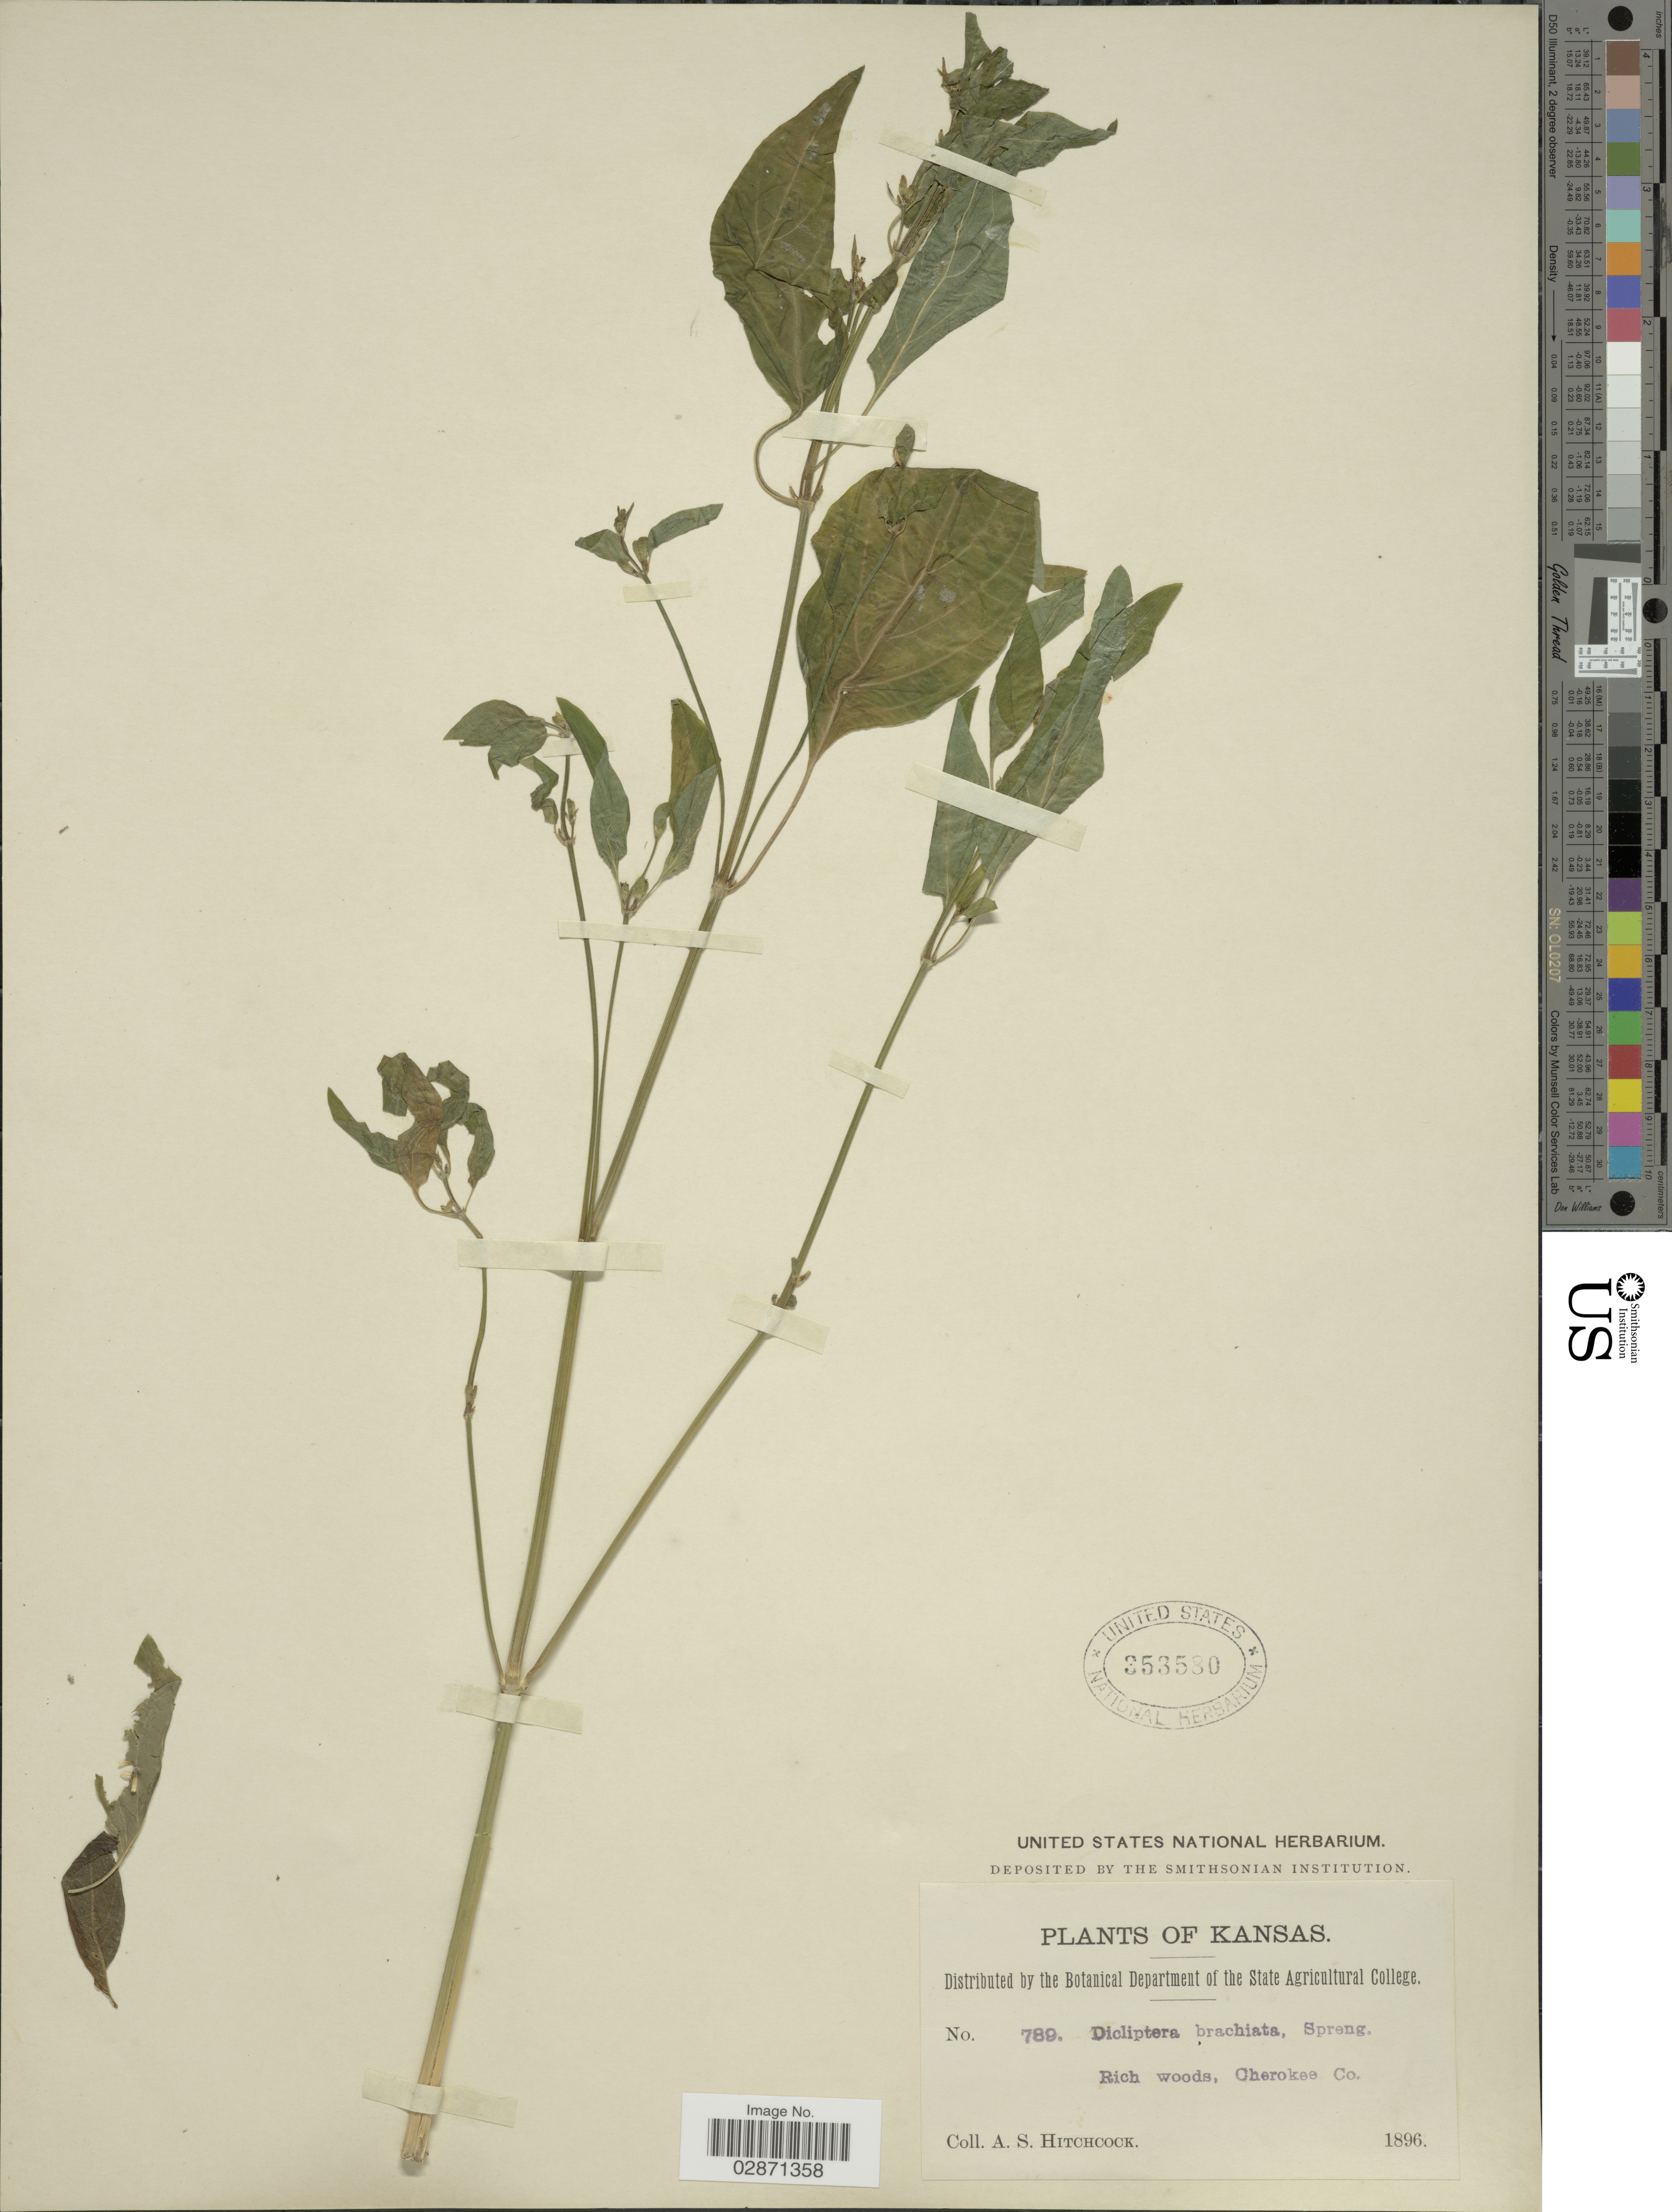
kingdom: Plantae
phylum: Tracheophyta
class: Magnoliopsida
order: Lamiales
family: Acanthaceae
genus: Dicliptera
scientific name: Dicliptera brachiata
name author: (Pursh) Spreng.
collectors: A. S. Hitchcock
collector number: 789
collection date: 1896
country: United States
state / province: Kansas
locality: Rich woods, Cherokee Co.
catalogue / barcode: US 353580